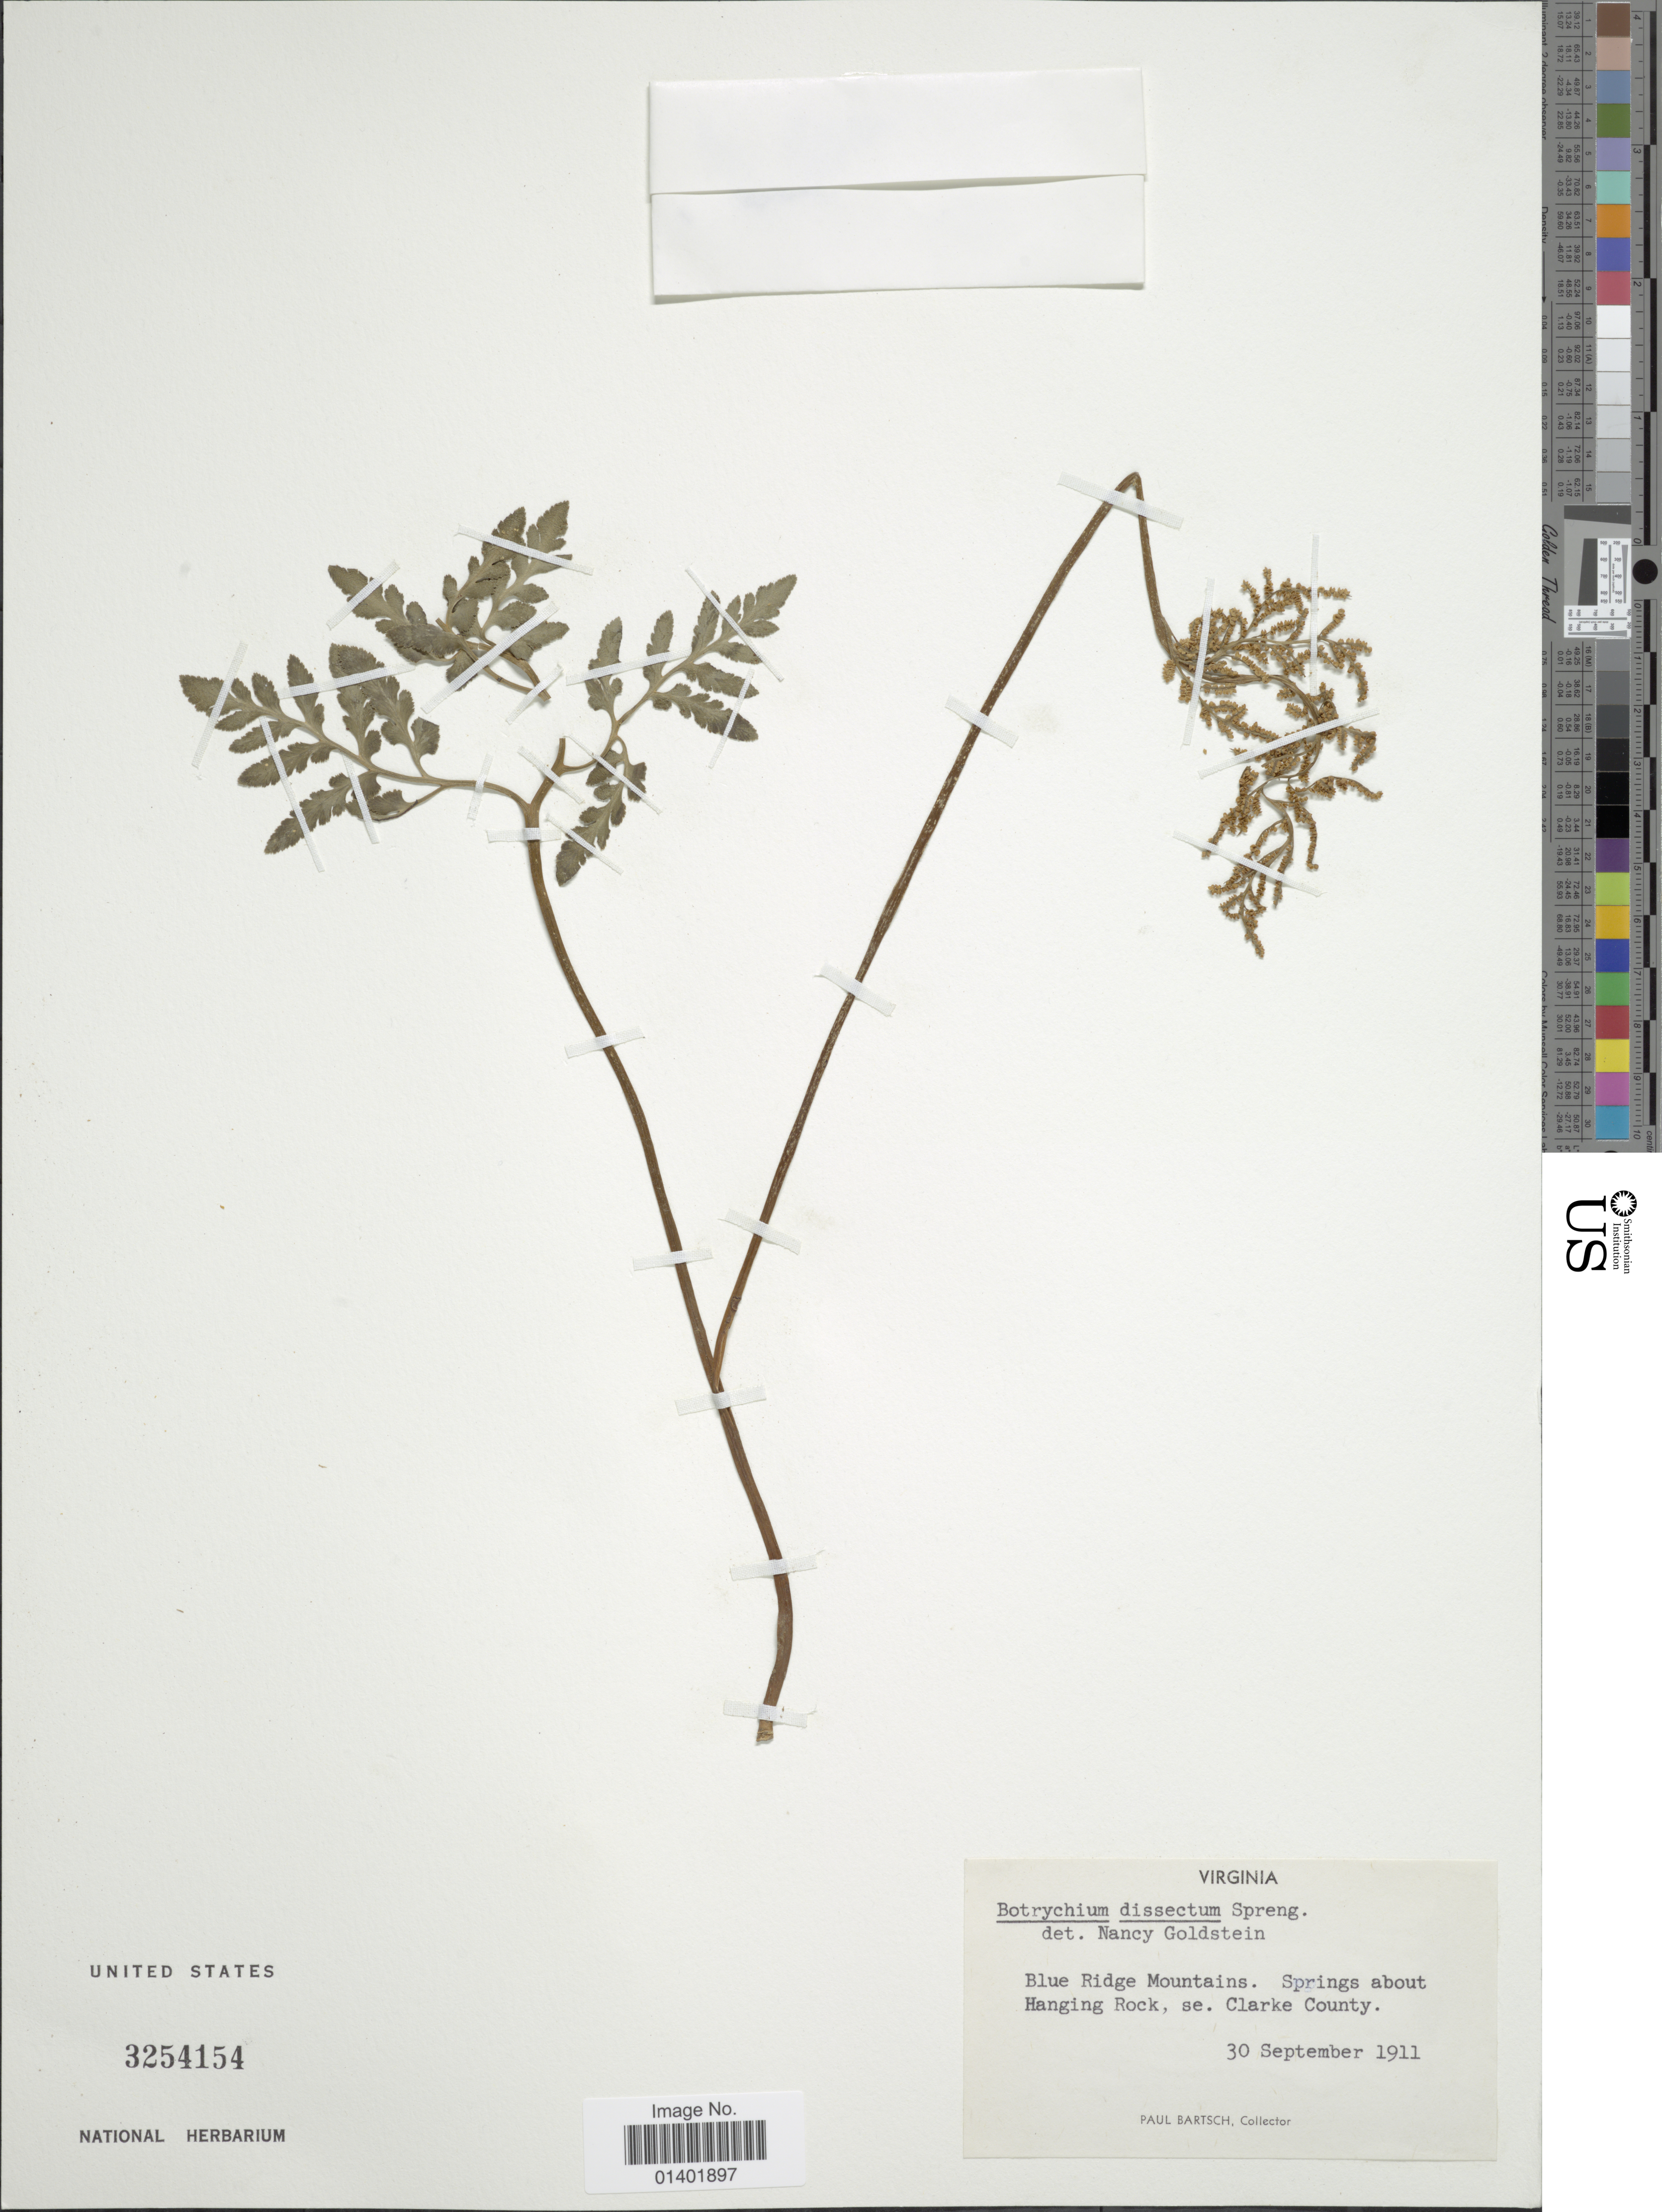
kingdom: Plantae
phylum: Tracheophyta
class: Polypodiopsida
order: Ophioglossales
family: Ophioglossaceae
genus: Botrychium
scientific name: Botrychium dissectum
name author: Spreng.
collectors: P. Bartsch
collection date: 1911-09-30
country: United States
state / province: Virginia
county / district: Clarke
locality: Blue Ridge Mountains. Springs about Hanging Rock,se. Clarke County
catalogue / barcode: US 3254154